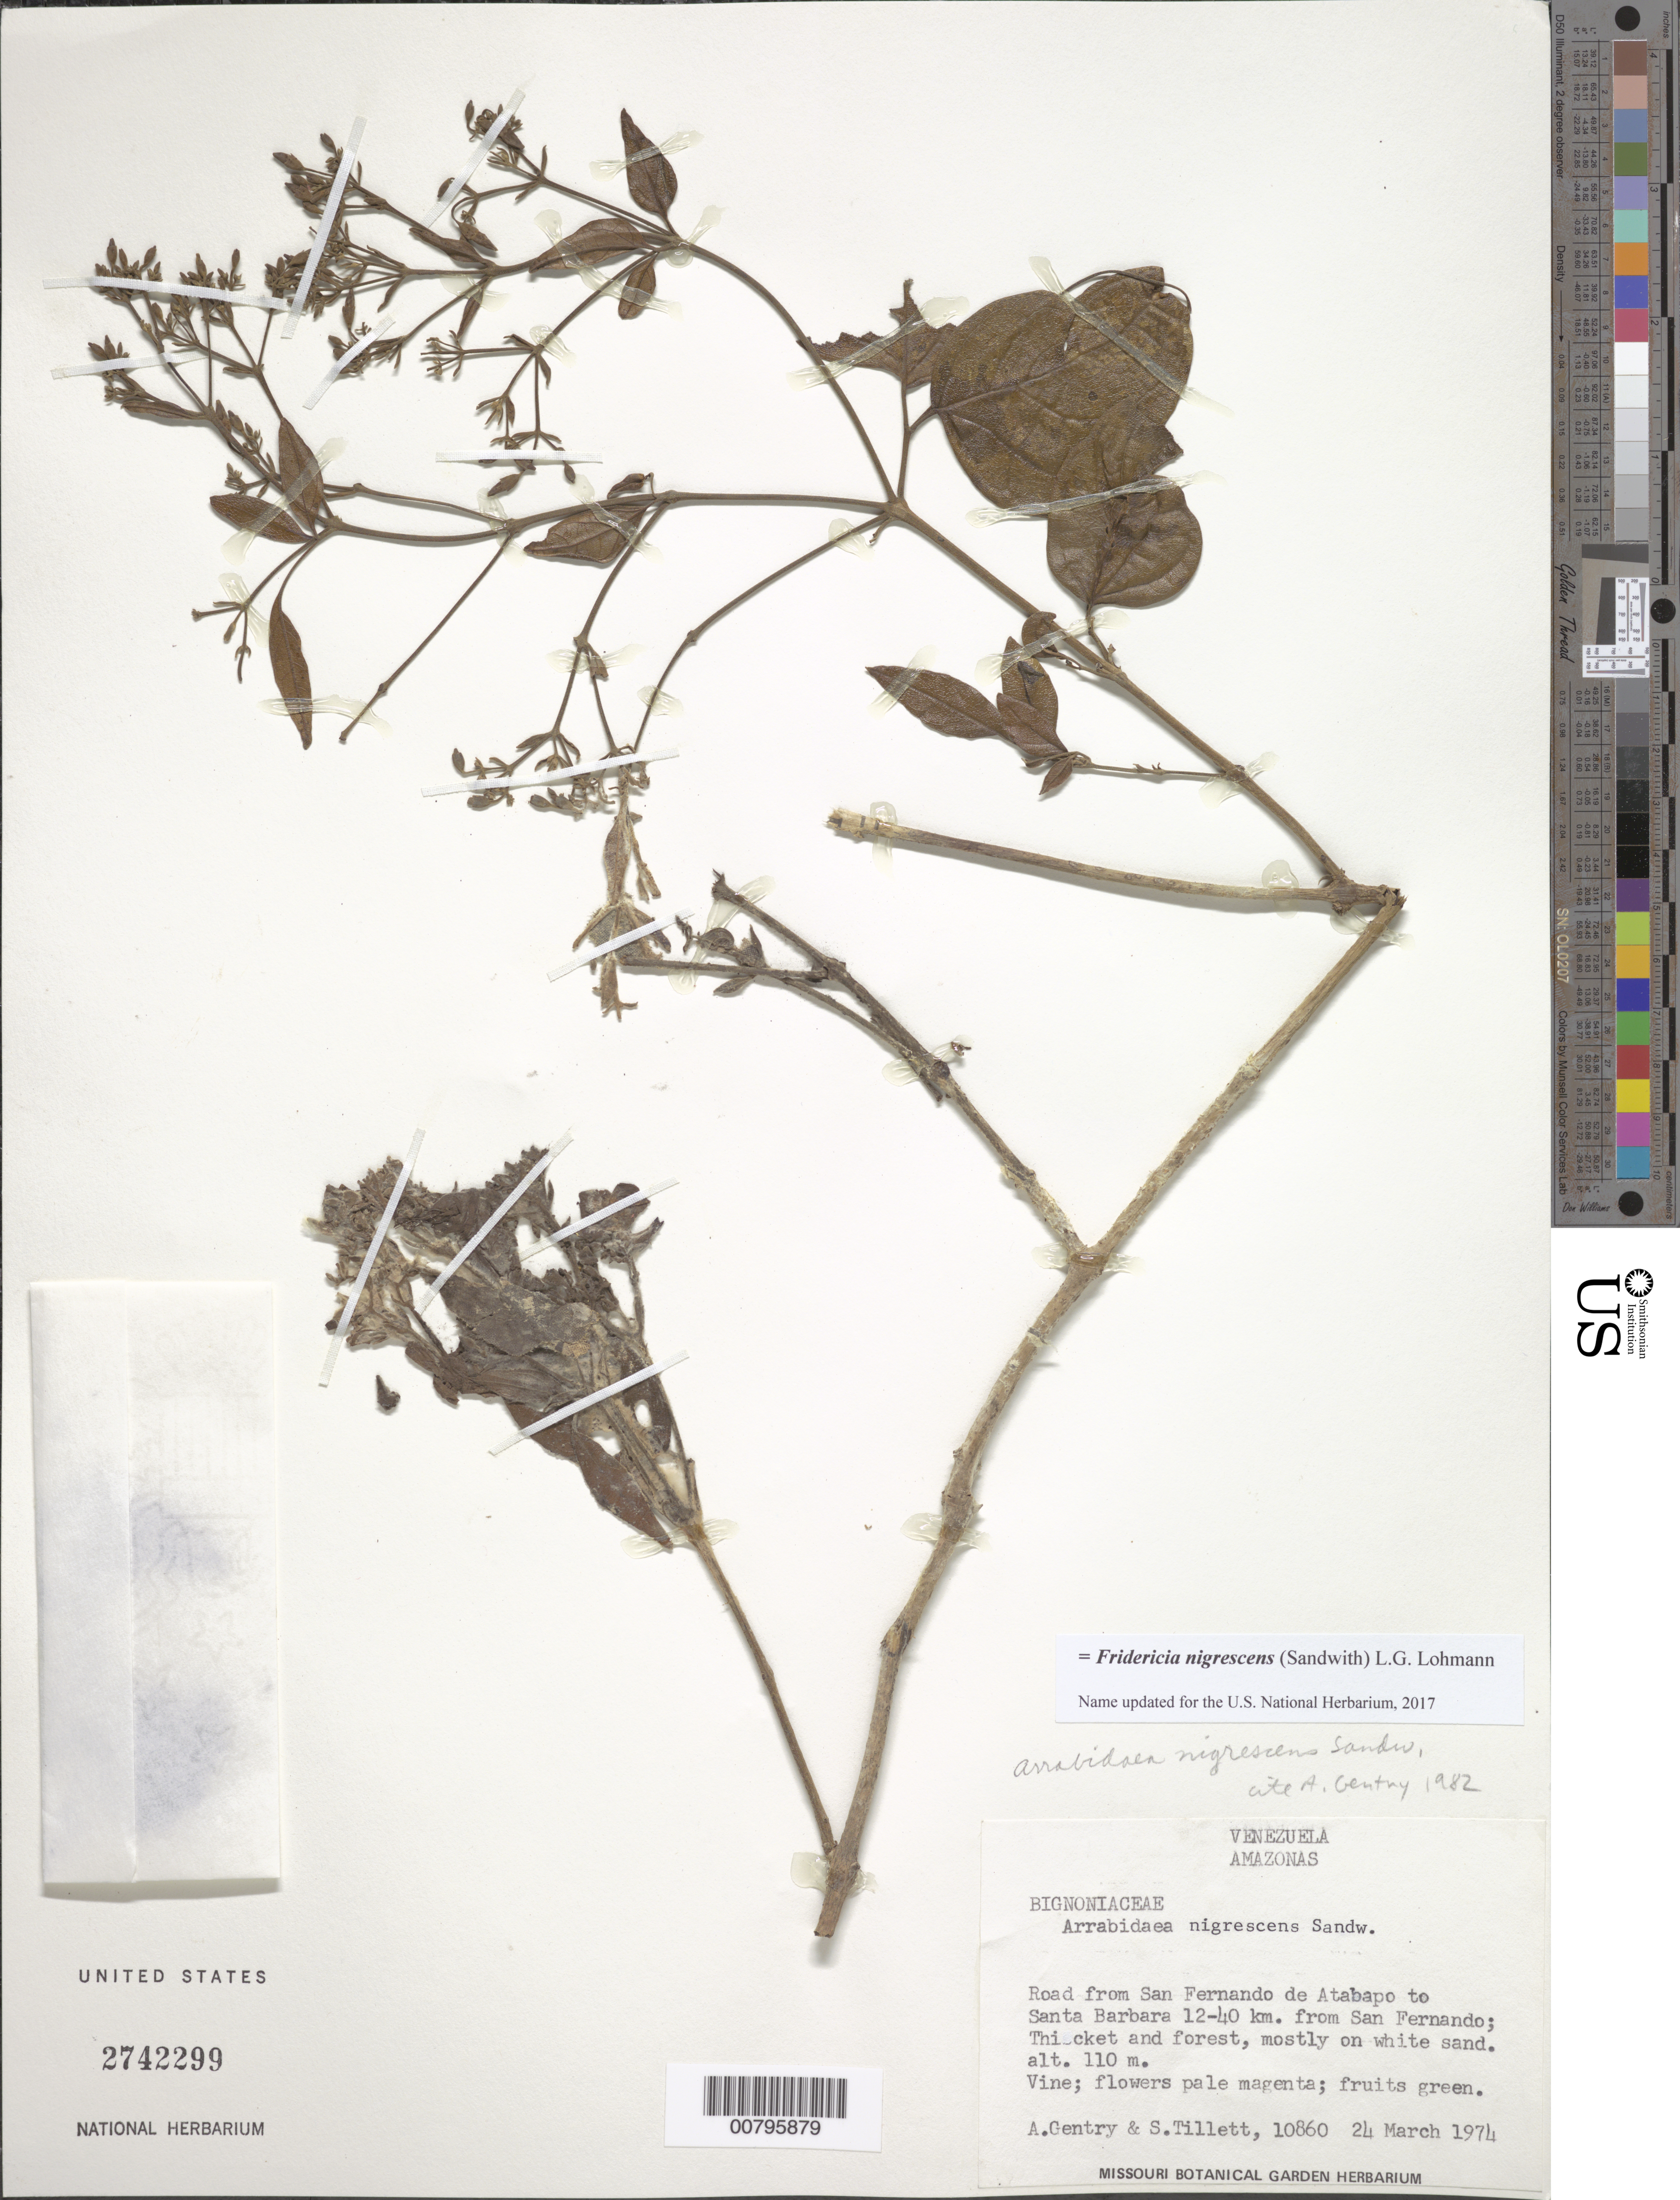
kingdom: Plantae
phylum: Tracheophyta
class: Magnoliopsida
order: Lamiales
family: Bignoniaceae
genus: Fridericia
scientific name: Fridericia nigrescens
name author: (Sandwith) L.G. Lohmann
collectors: A. H. Gentry & S. S. Tillett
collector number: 10860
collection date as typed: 24-Mar-74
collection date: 1974-03-24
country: Venezuela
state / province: Amazonas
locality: San Fernando de Atabapo road to Santa Barbara, 12-40 km from San Fernando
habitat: Thickets and forest, mostly on white sand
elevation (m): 110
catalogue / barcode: US 1742299